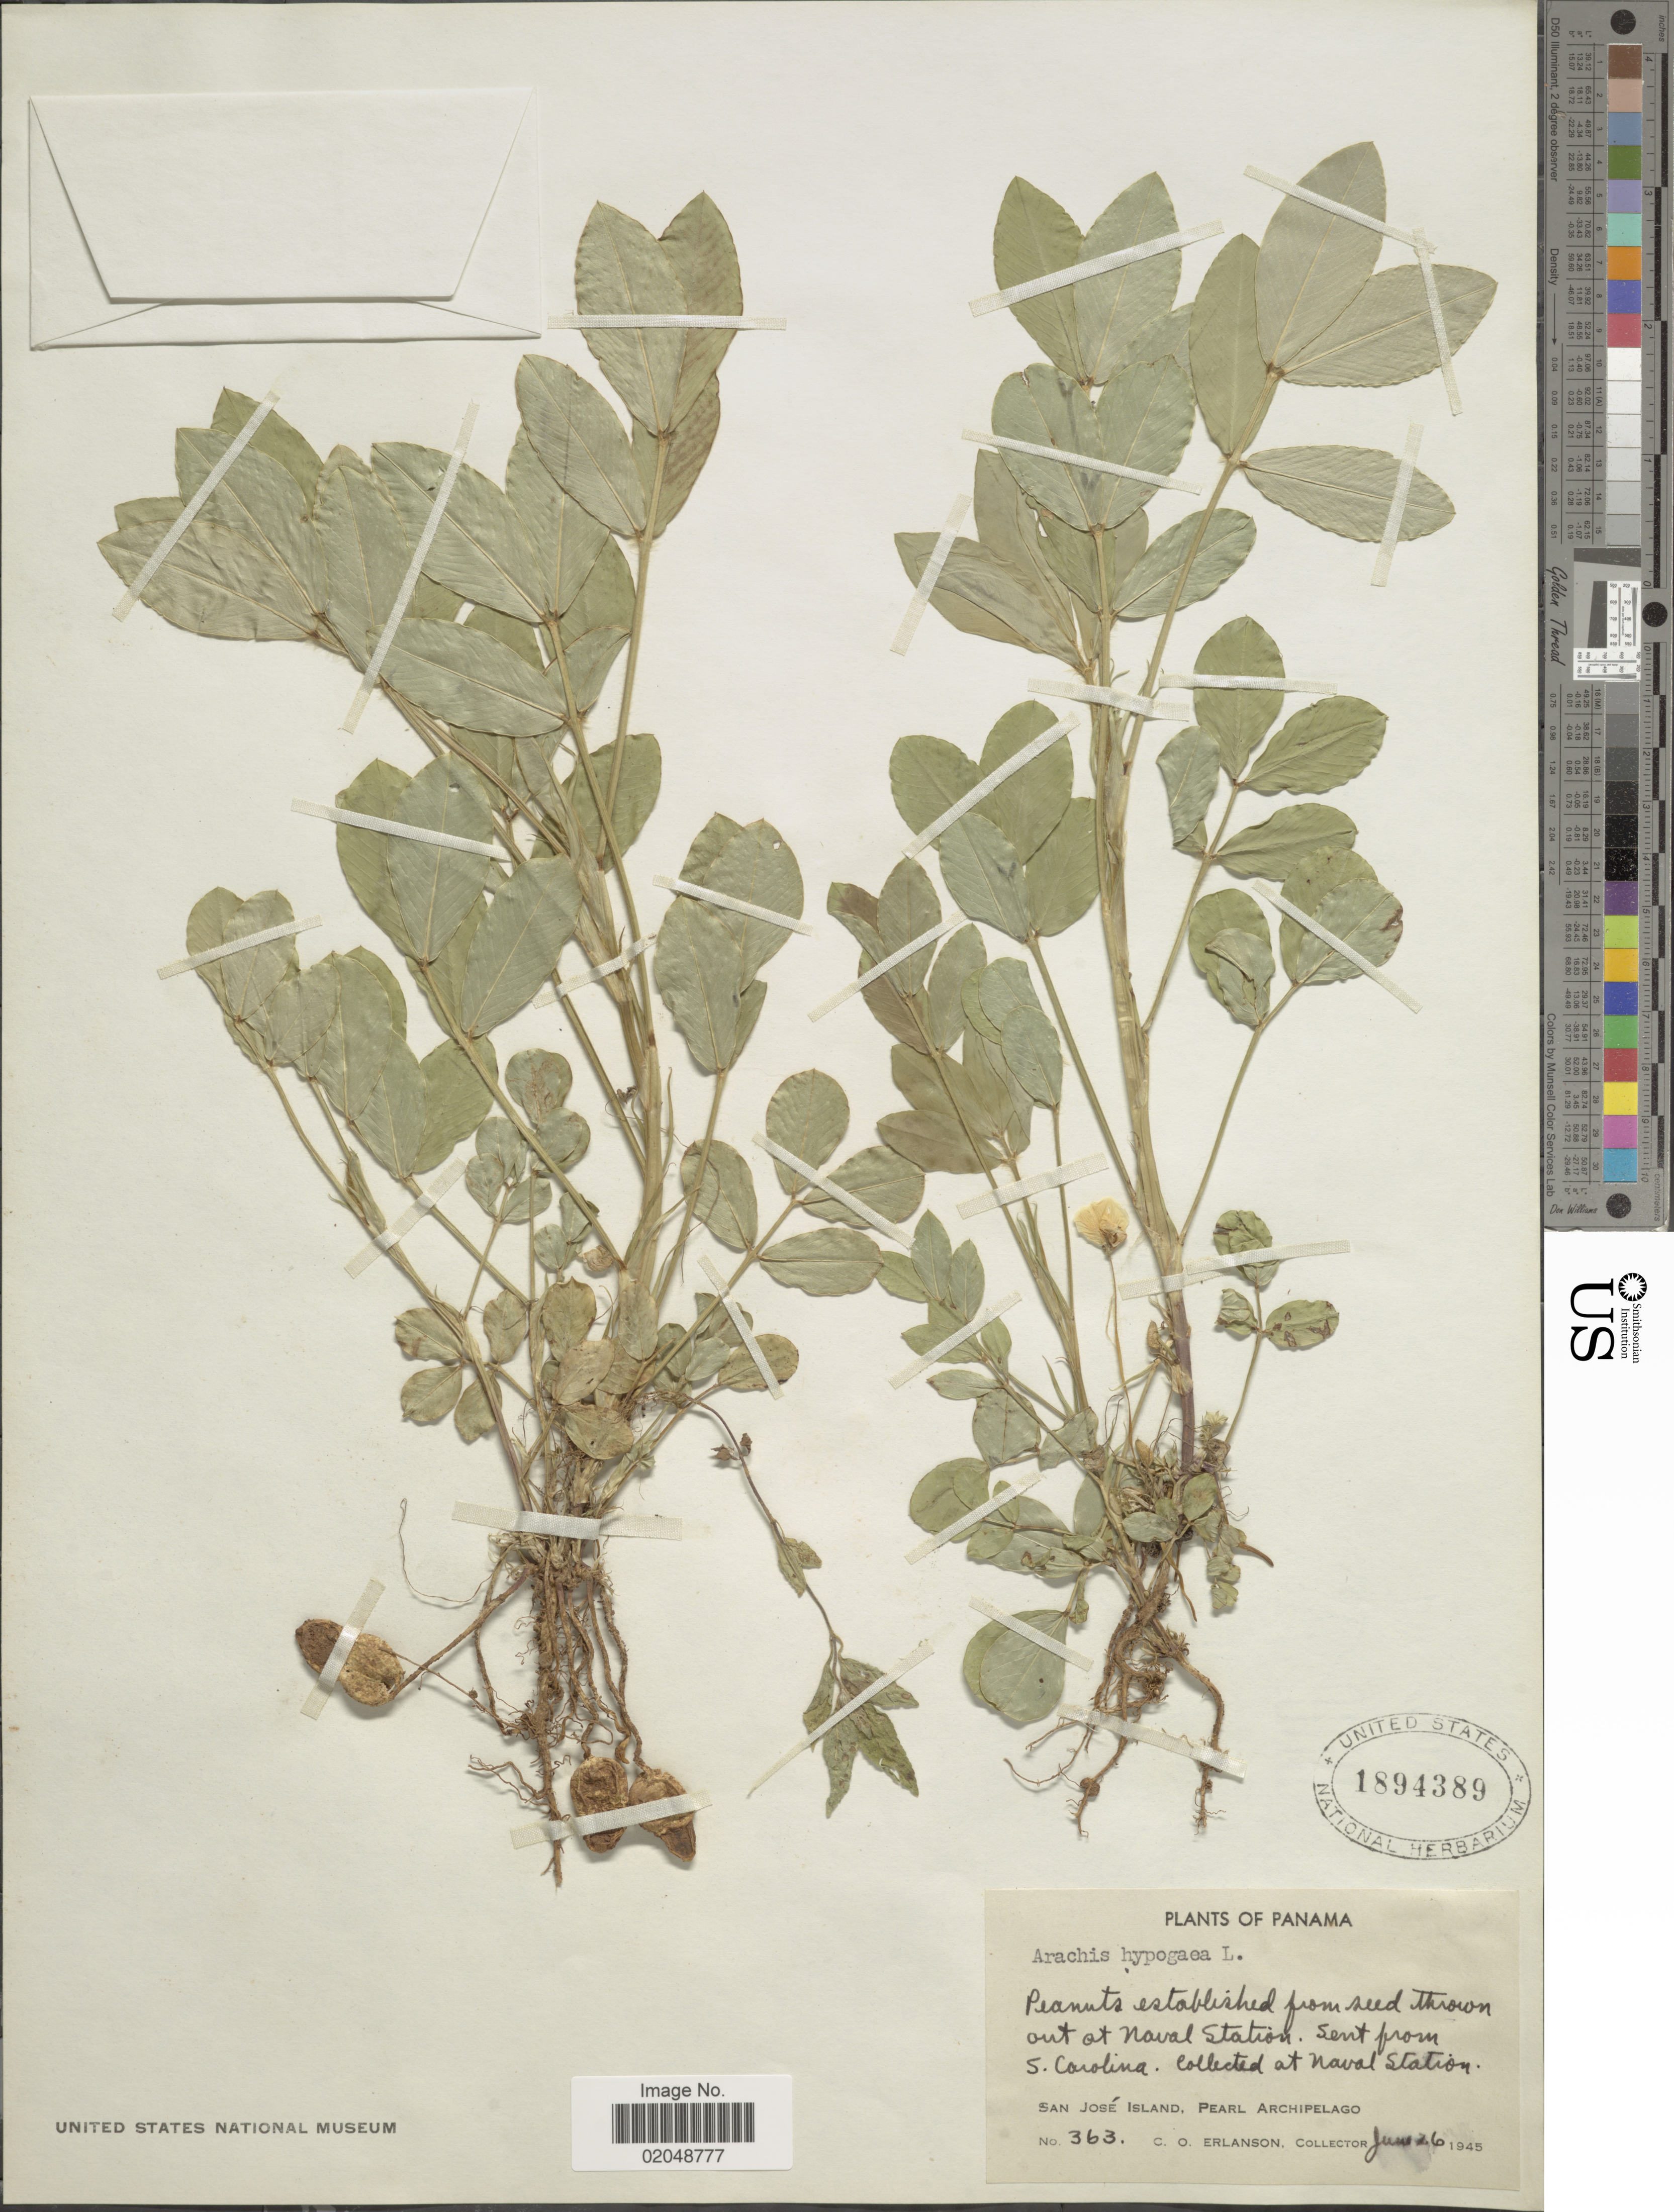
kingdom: Plantae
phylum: Tracheophyta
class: Magnoliopsida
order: Fabales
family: Fabaceae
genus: Arachis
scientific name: Arachis hypogaea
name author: L.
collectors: C. O. Erlanson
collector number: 363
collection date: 1945-06-26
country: Panama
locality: From seed thrown out at Naval Station. Sent from S. Carolina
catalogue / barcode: US 1894389